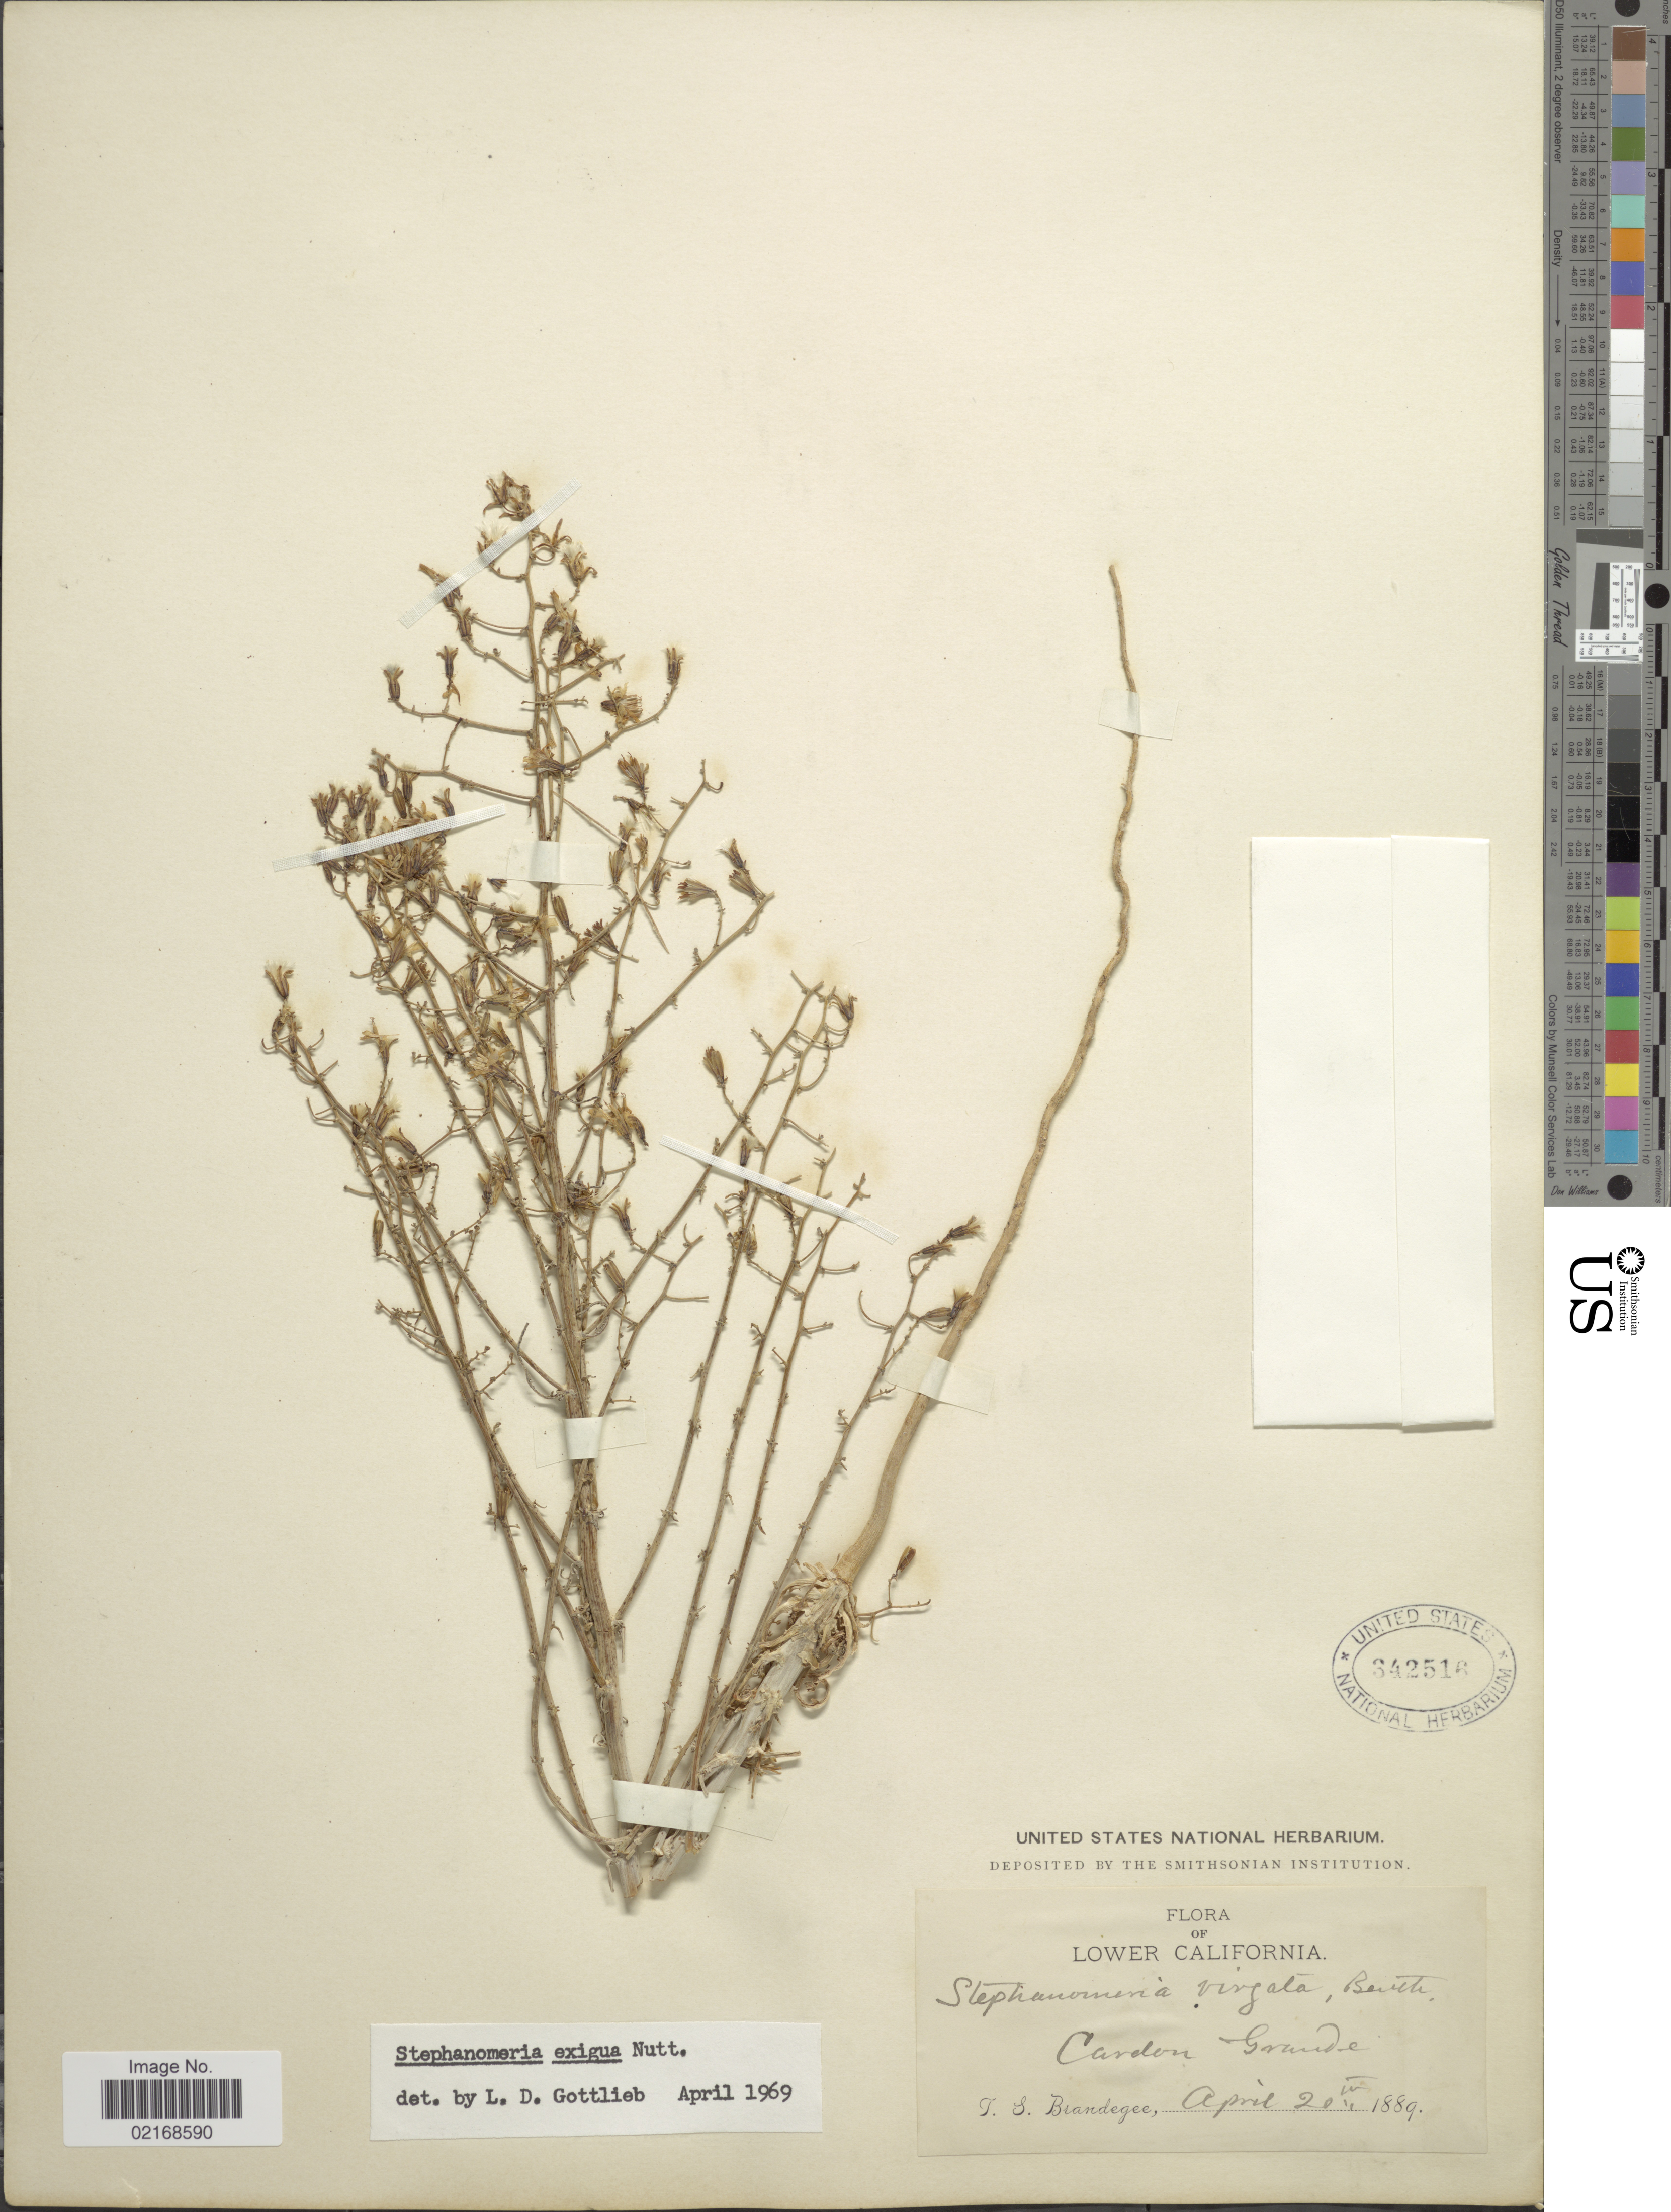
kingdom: Plantae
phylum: Tracheophyta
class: Magnoliopsida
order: Asterales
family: Asteraceae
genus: Stephanomeria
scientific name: Stephanomeria exigua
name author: Nutt.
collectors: T. S. Brandegee (herbarium)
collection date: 1889-04-20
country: Mexico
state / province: Baja California Norte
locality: Lower California, Cardon Grande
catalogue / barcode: US 342516